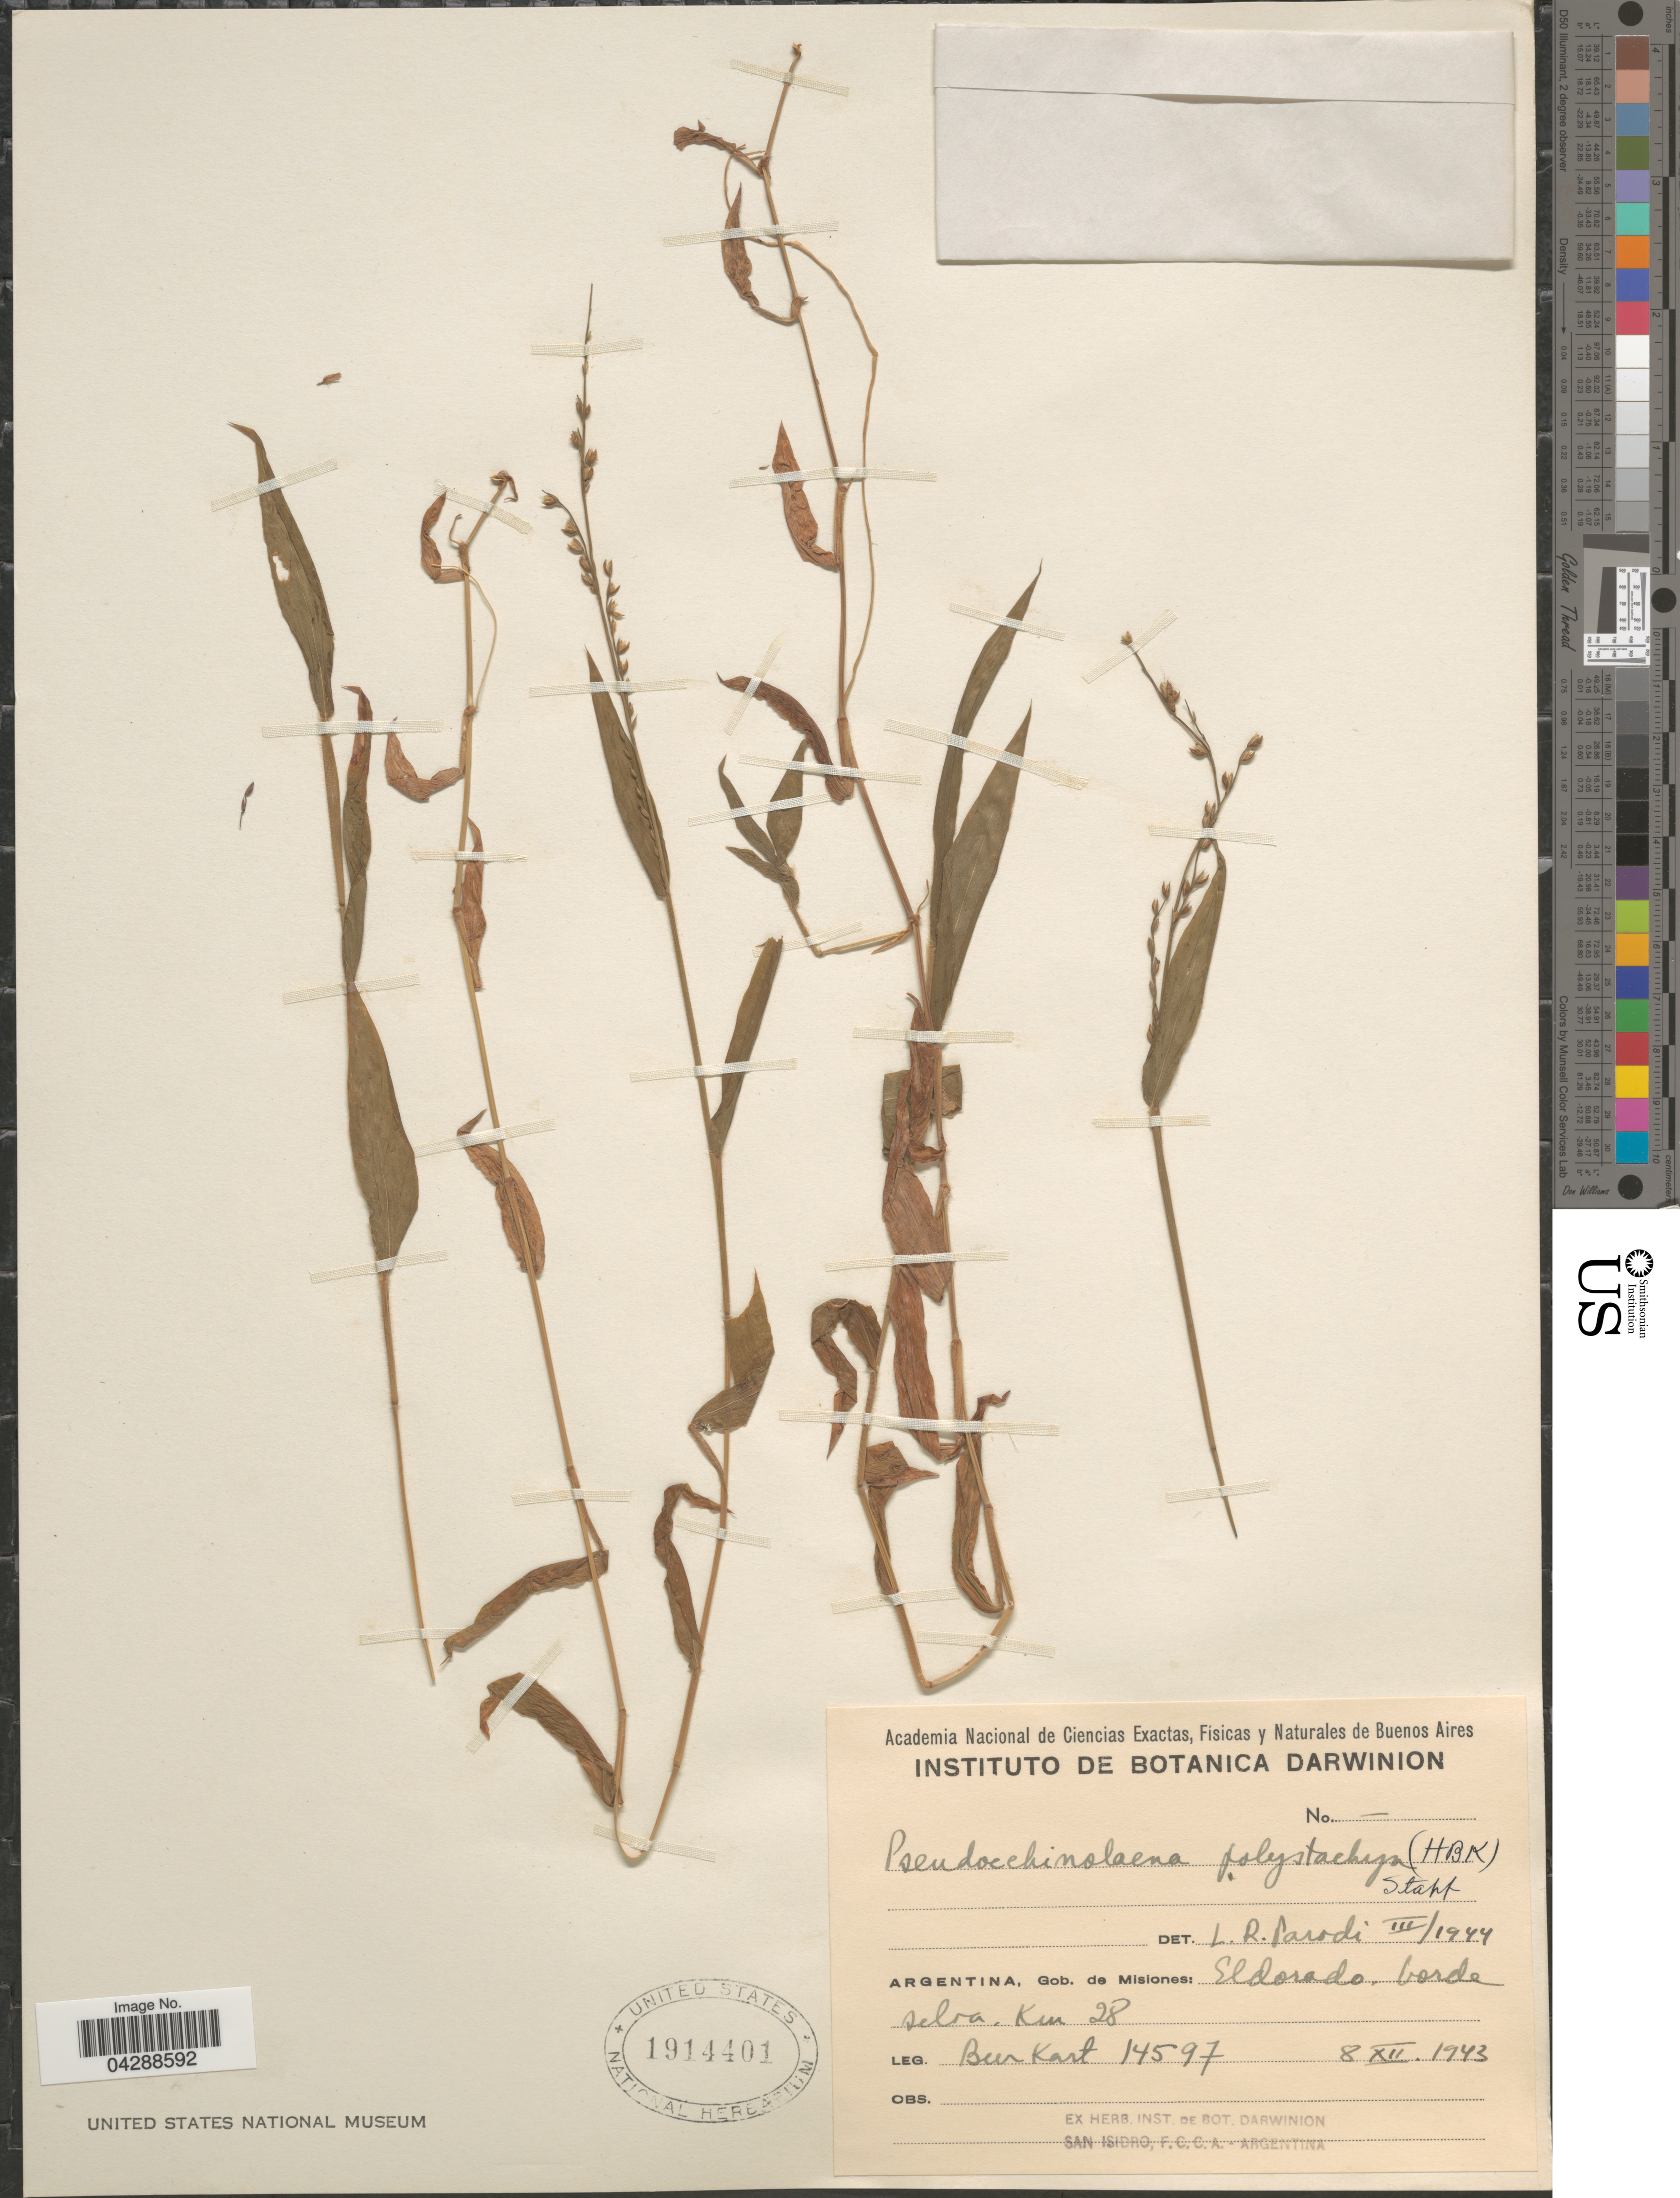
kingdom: Plantae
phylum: Tracheophyta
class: Liliopsida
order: Poales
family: Poaceae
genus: Pseudechinolaena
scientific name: Pseudechinolaena polystachya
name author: (Kunth) Stapf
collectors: -- Burkart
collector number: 14597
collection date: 1943-12-08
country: Argentina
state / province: Misiones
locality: Gob. de Misiones: Eldorado, borde selva, Km 28.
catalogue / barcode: US 1914401